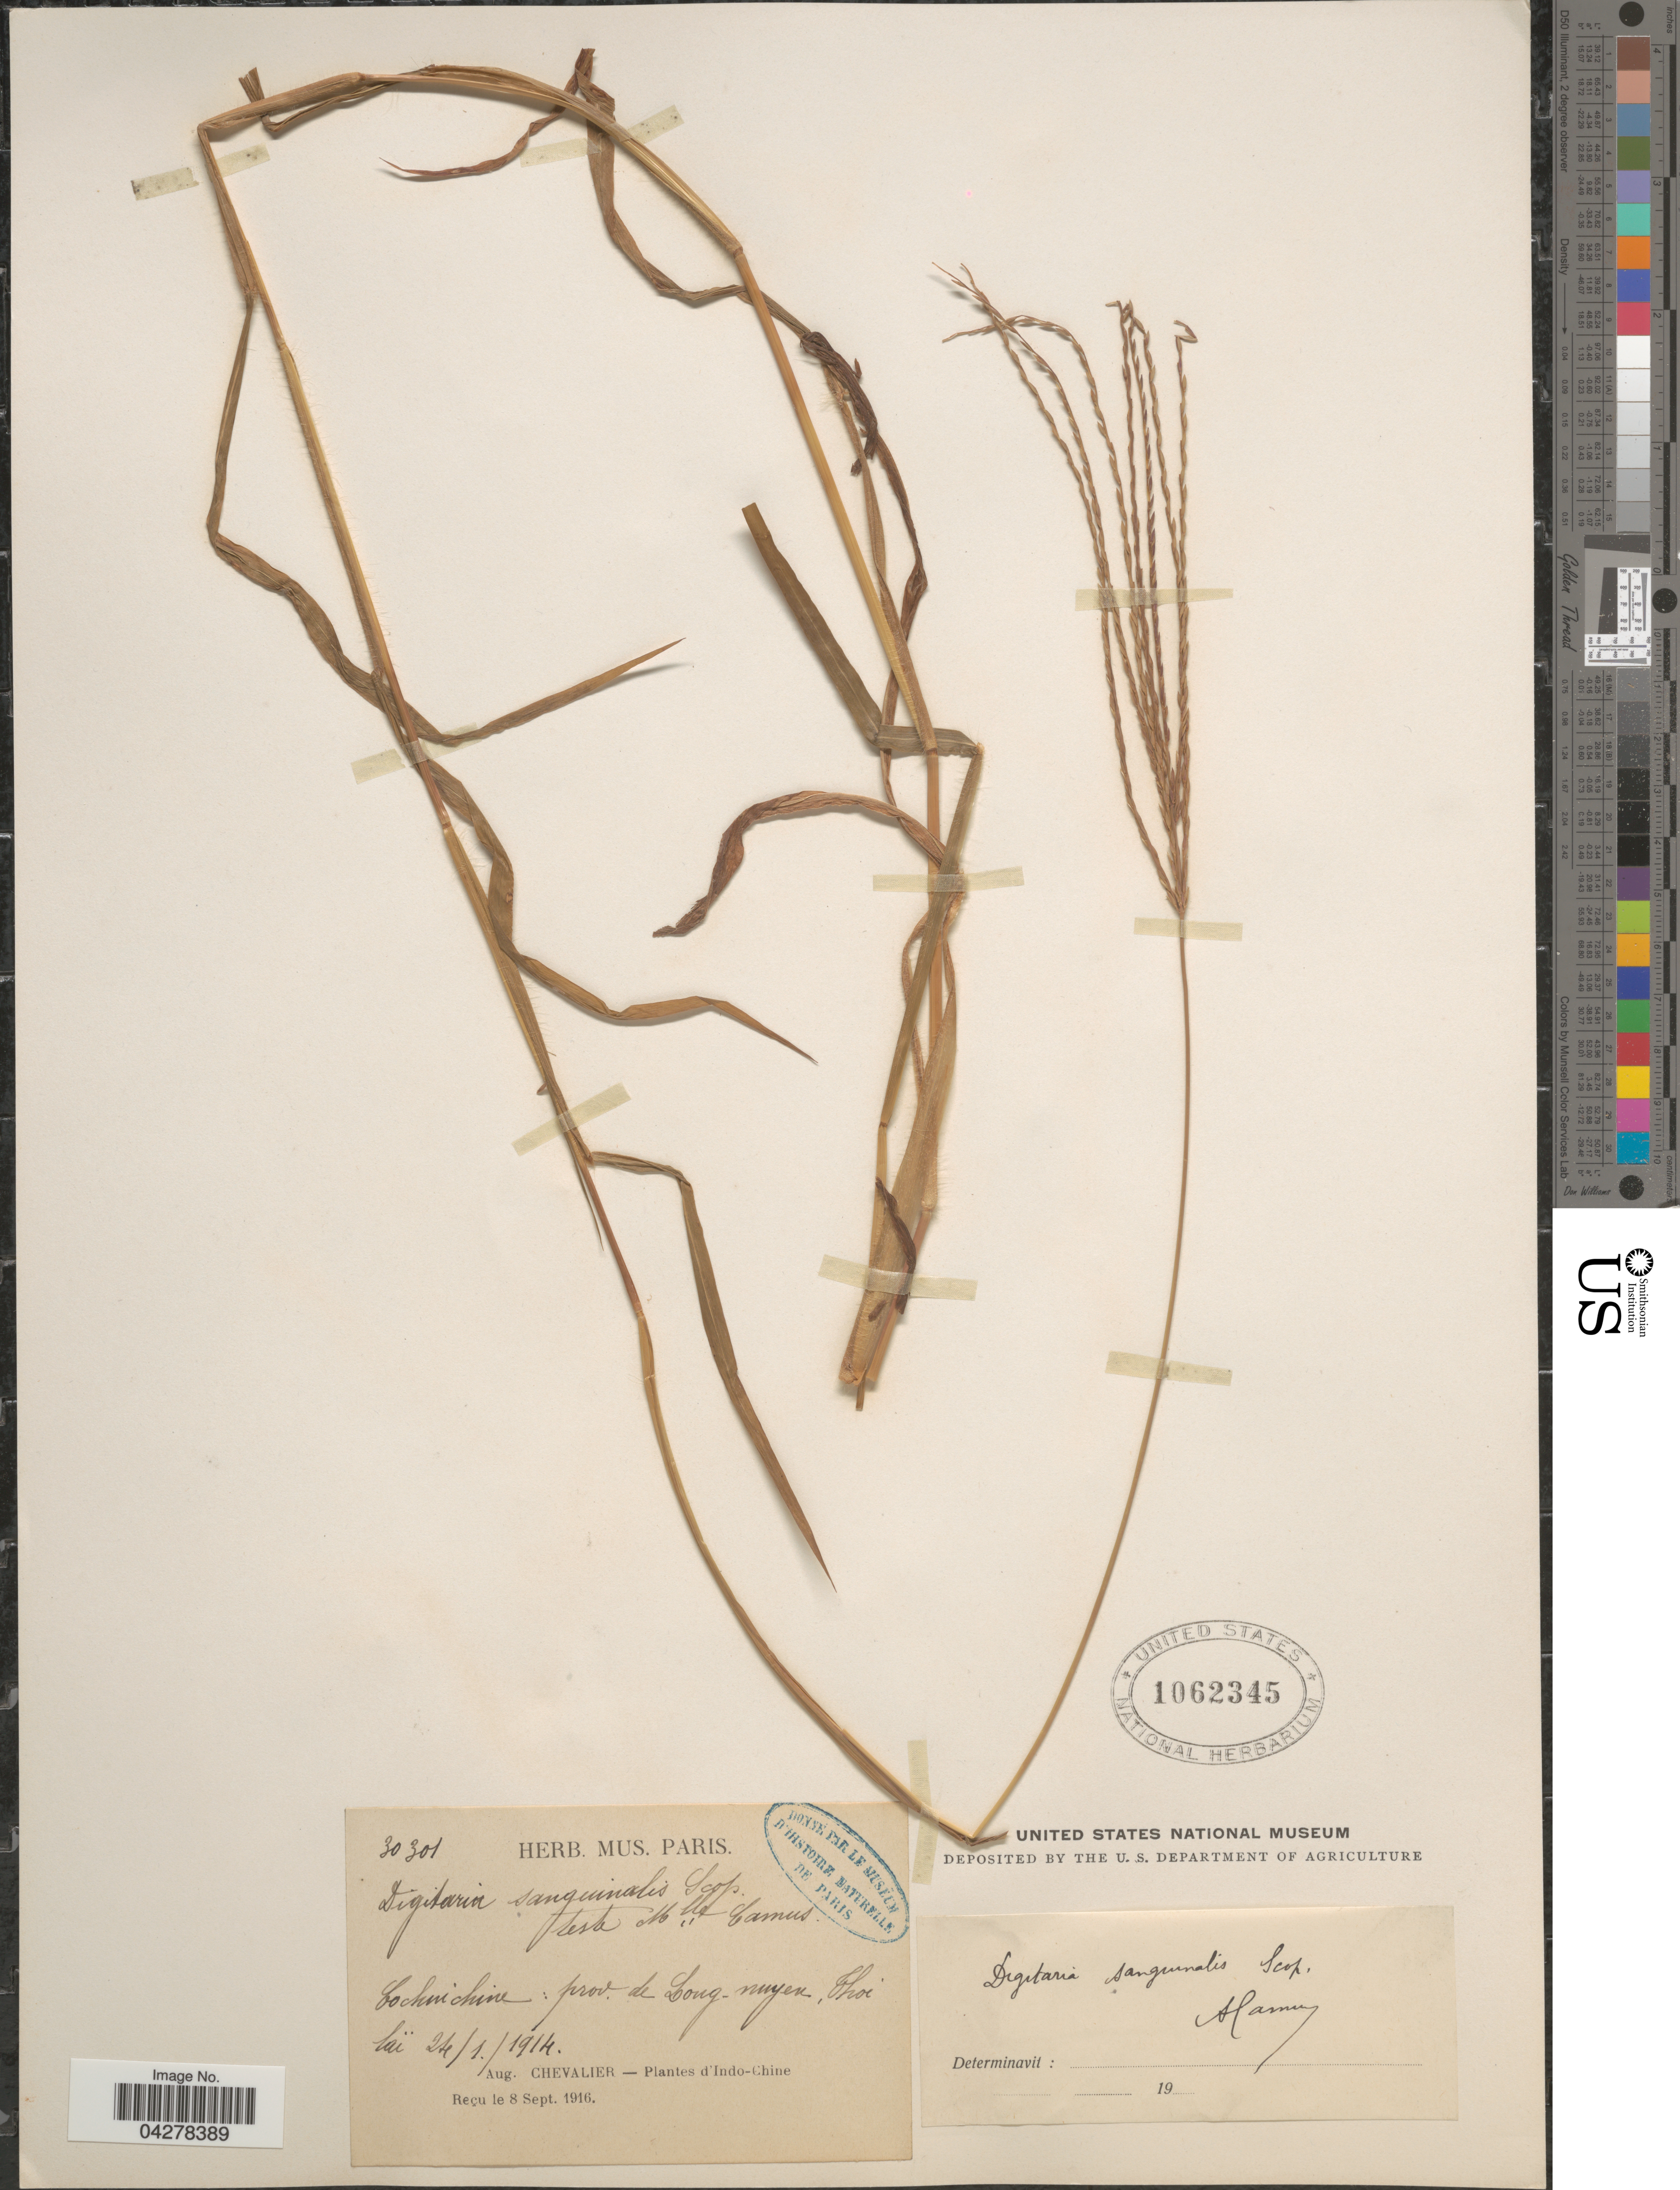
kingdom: Plantae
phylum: Tracheophyta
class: Liliopsida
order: Poales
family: Poaceae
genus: Digitaria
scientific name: Digitaria sanguinalis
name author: (L.) Scop.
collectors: A. J. Chevalier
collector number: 30301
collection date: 1914-01-24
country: Vietnam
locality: Cochinchine: prov. de Long-nuyen, Thoi. Indo-Chine.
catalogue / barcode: US 1062345